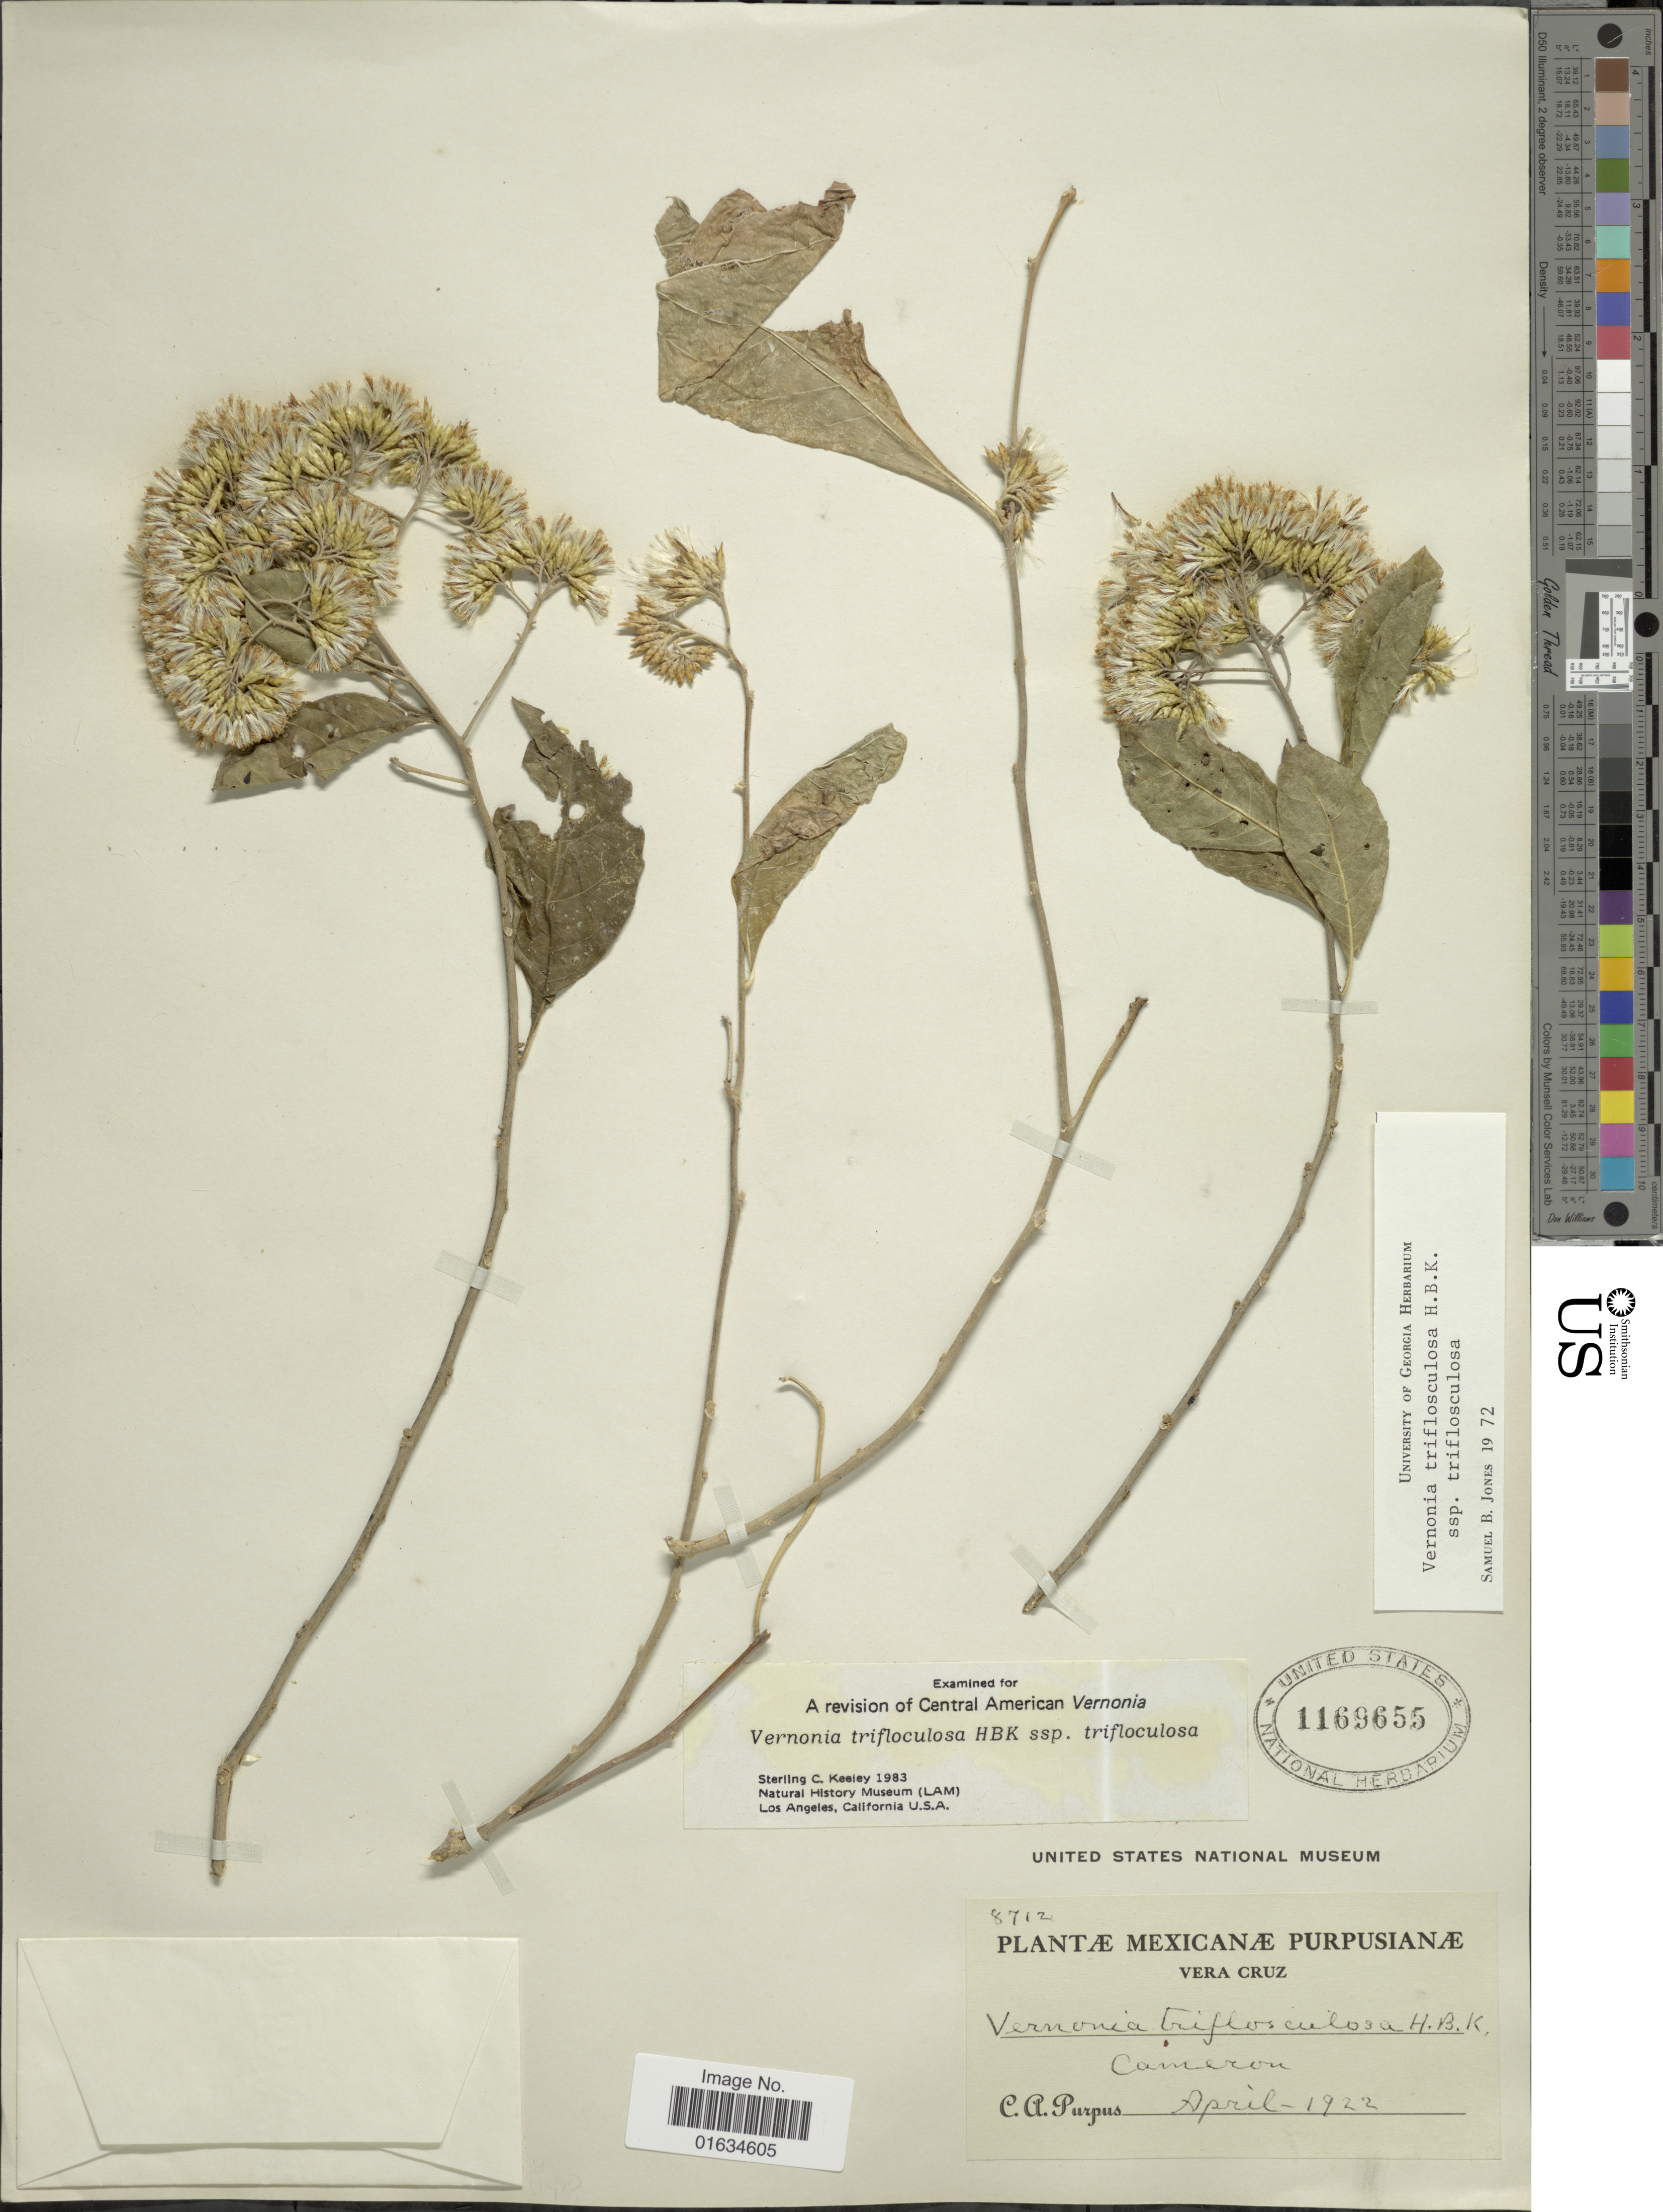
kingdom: Plantae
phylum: Tracheophyta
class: Magnoliopsida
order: Asterales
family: Asteraceae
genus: Eremosis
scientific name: Eremosis triflosculosa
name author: (Kunth) Gleason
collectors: C. A. Purpus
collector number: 8712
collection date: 1923-04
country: Mexico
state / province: Veracruz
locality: Vera Cruz, Cameron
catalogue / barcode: US 1169655